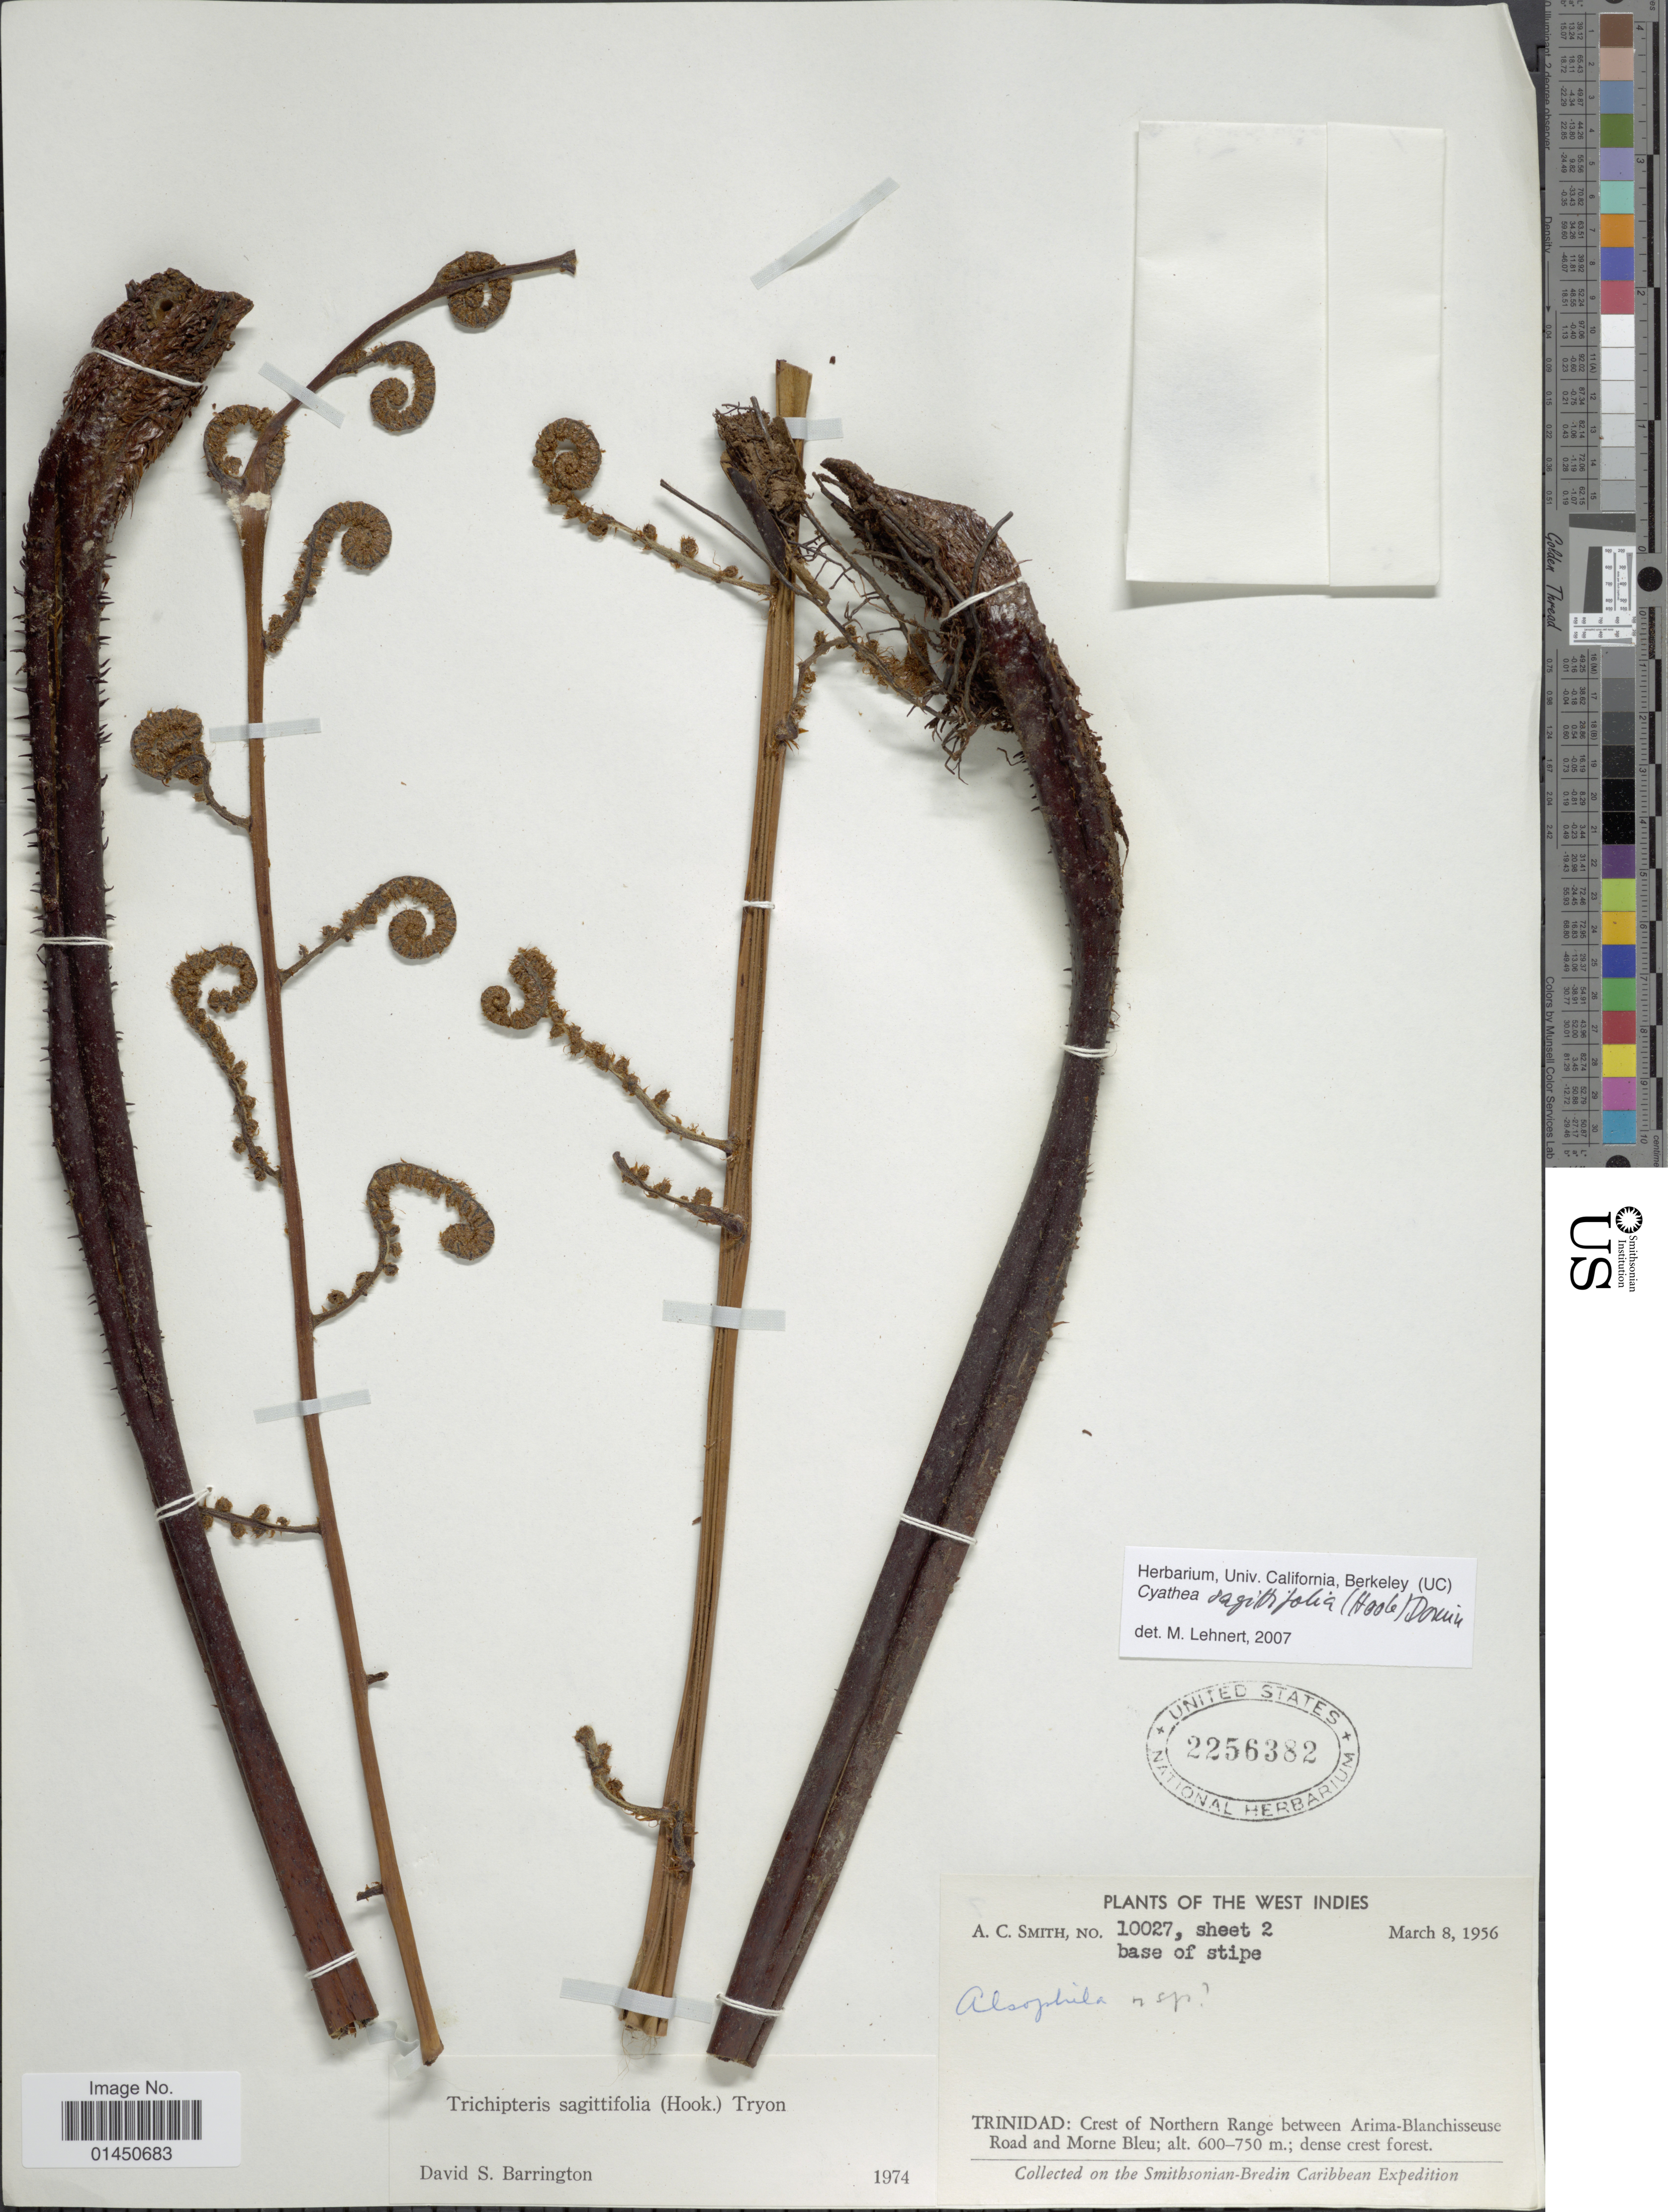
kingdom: Plantae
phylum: Tracheophyta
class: Polypodiopsida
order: Cyatheales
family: Cyatheaceae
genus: Cyathea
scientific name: Cyathea sagittifolia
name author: (Hook.) Domin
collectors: A. C. Smith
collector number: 10027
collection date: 1956-03-08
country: Trinidad and Tobago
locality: Trinidad: Crest of Northern Range between Arima-Blanchisseuse Road and Morne Blue.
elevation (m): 600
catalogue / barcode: US 2256382